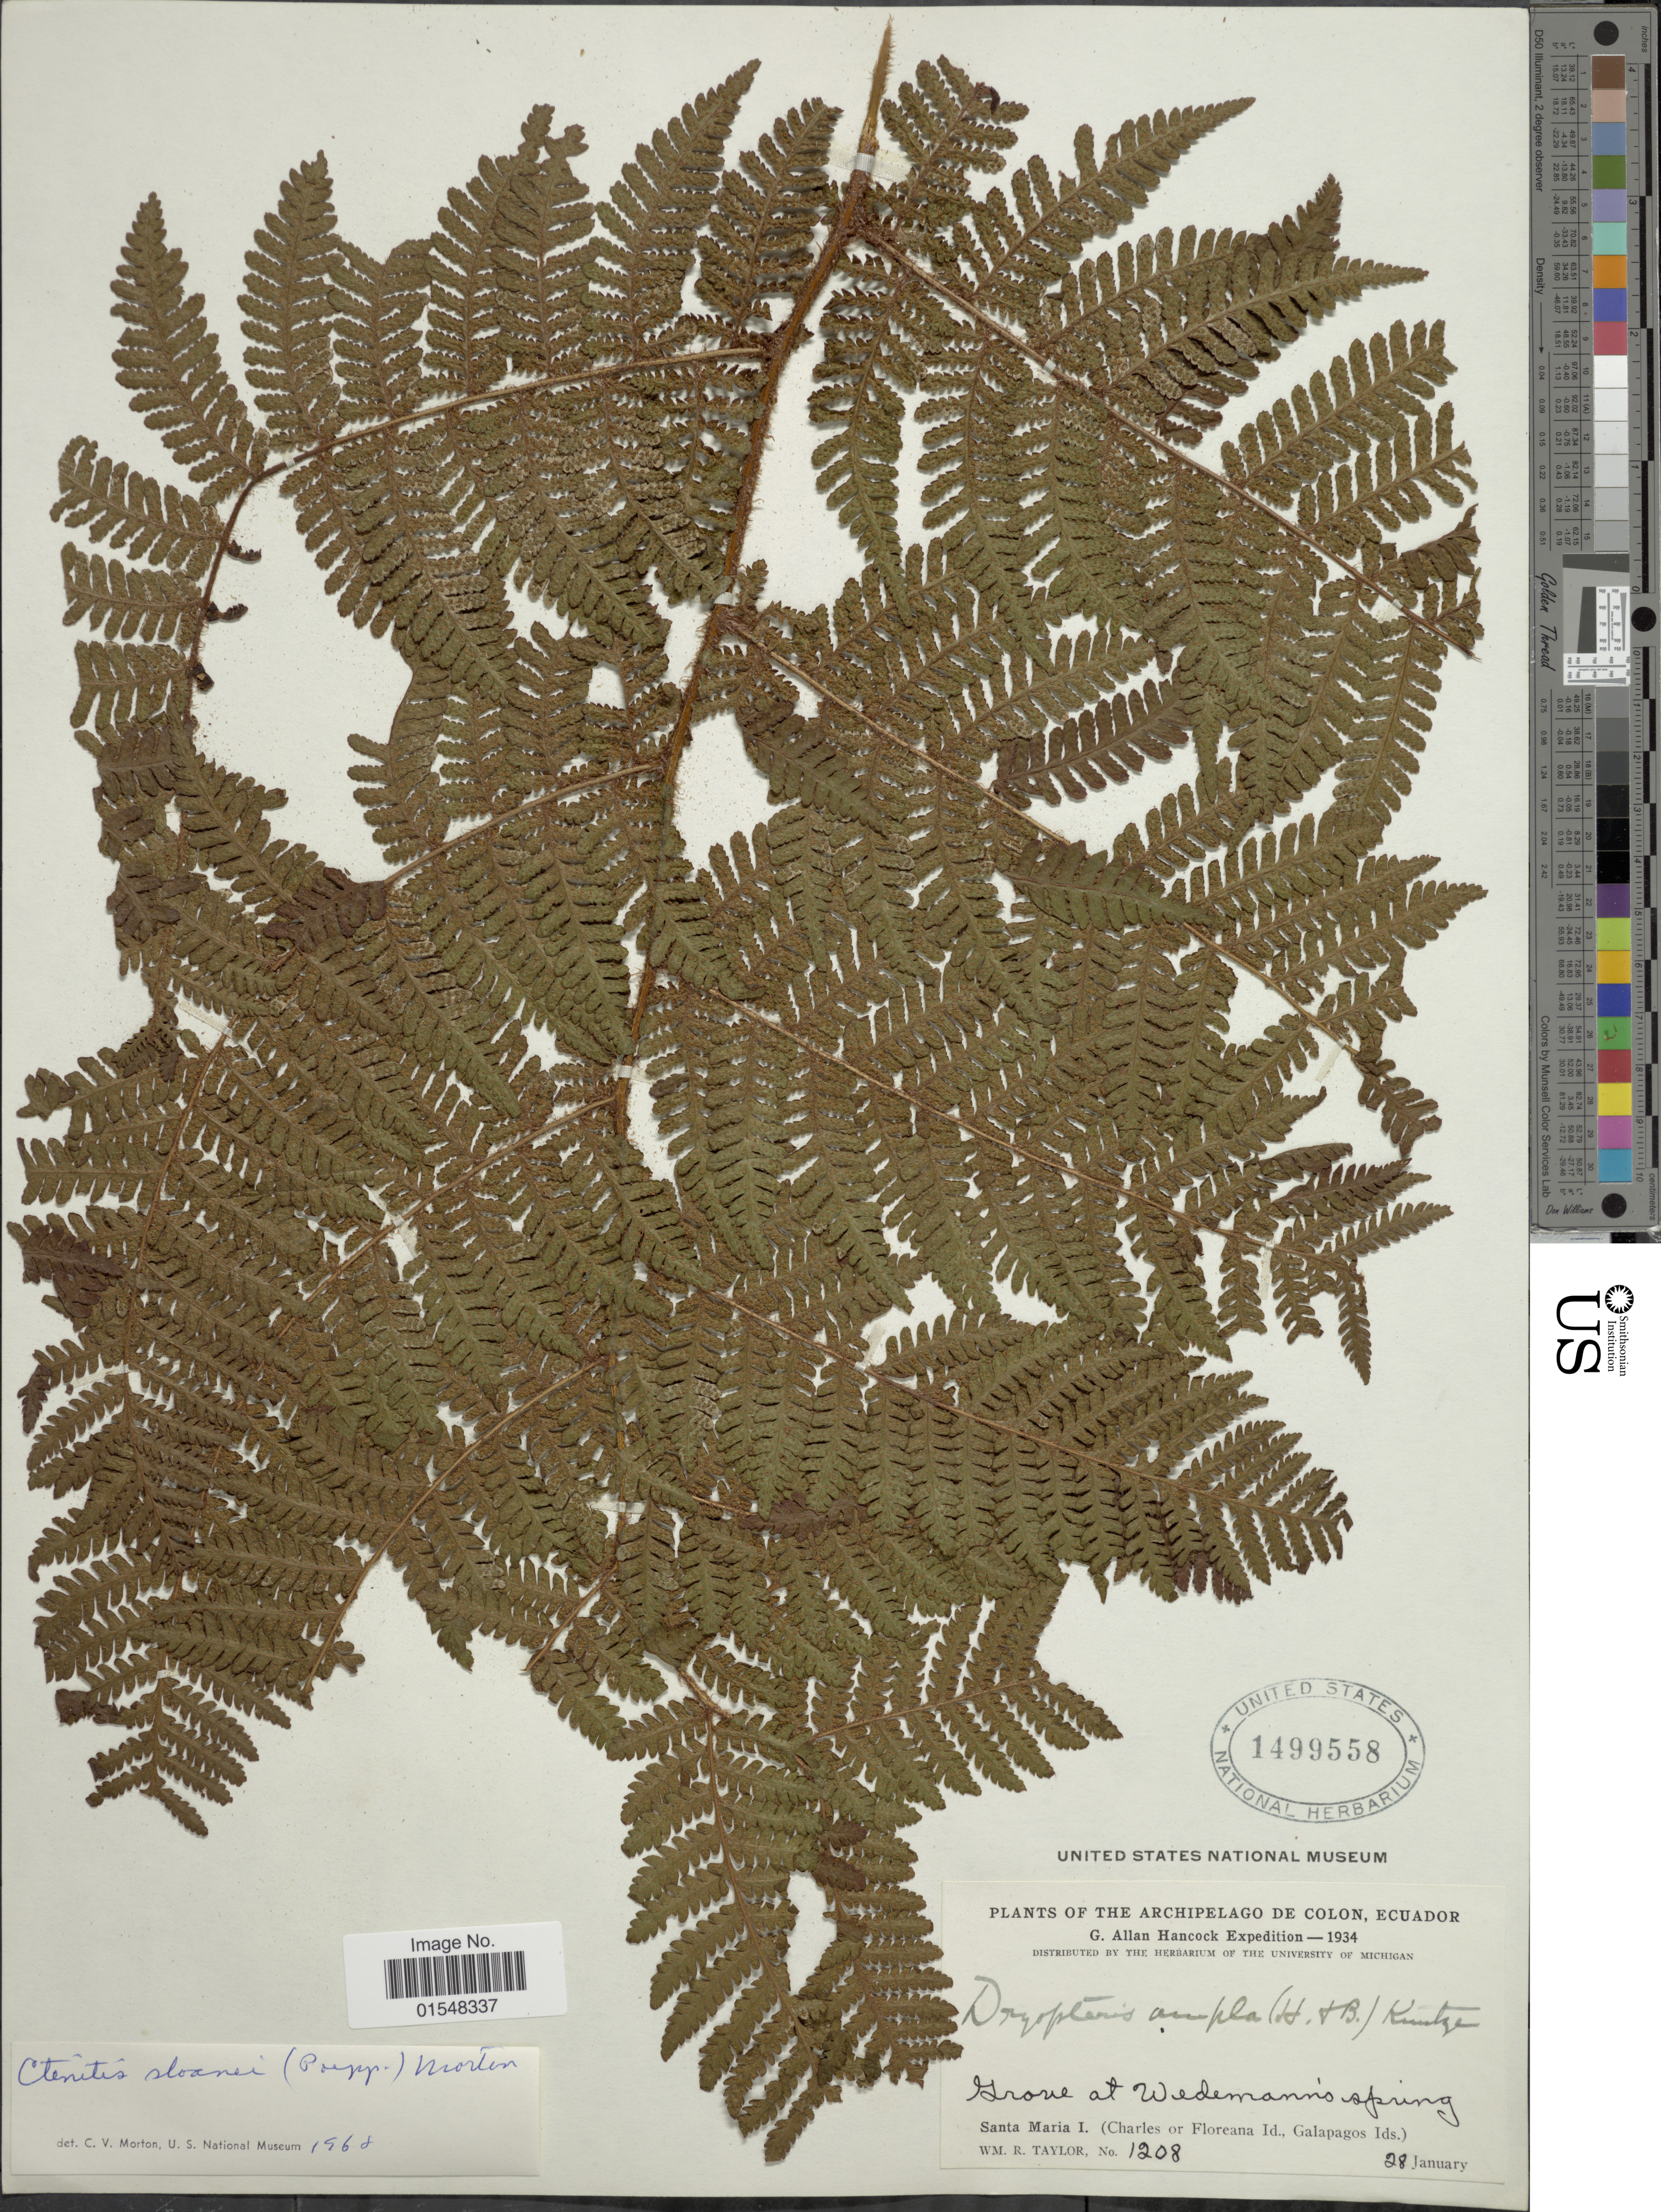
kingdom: Plantae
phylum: Tracheophyta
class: Polypodiopsida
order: Polypodiales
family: Dryopteridaceae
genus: Ctenitis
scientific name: Ctenitis sloanei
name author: (Poepp. ex Spreng.) C.V. Morton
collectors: W. R. Taylor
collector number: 1208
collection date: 1934-01-28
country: Ecuador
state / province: Colón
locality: The Archipelago de Colon, Grove at Wedemann's spring, Santa Maria I. (Charles or Floreana Id., Galapagos Ids.)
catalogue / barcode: US 1499558